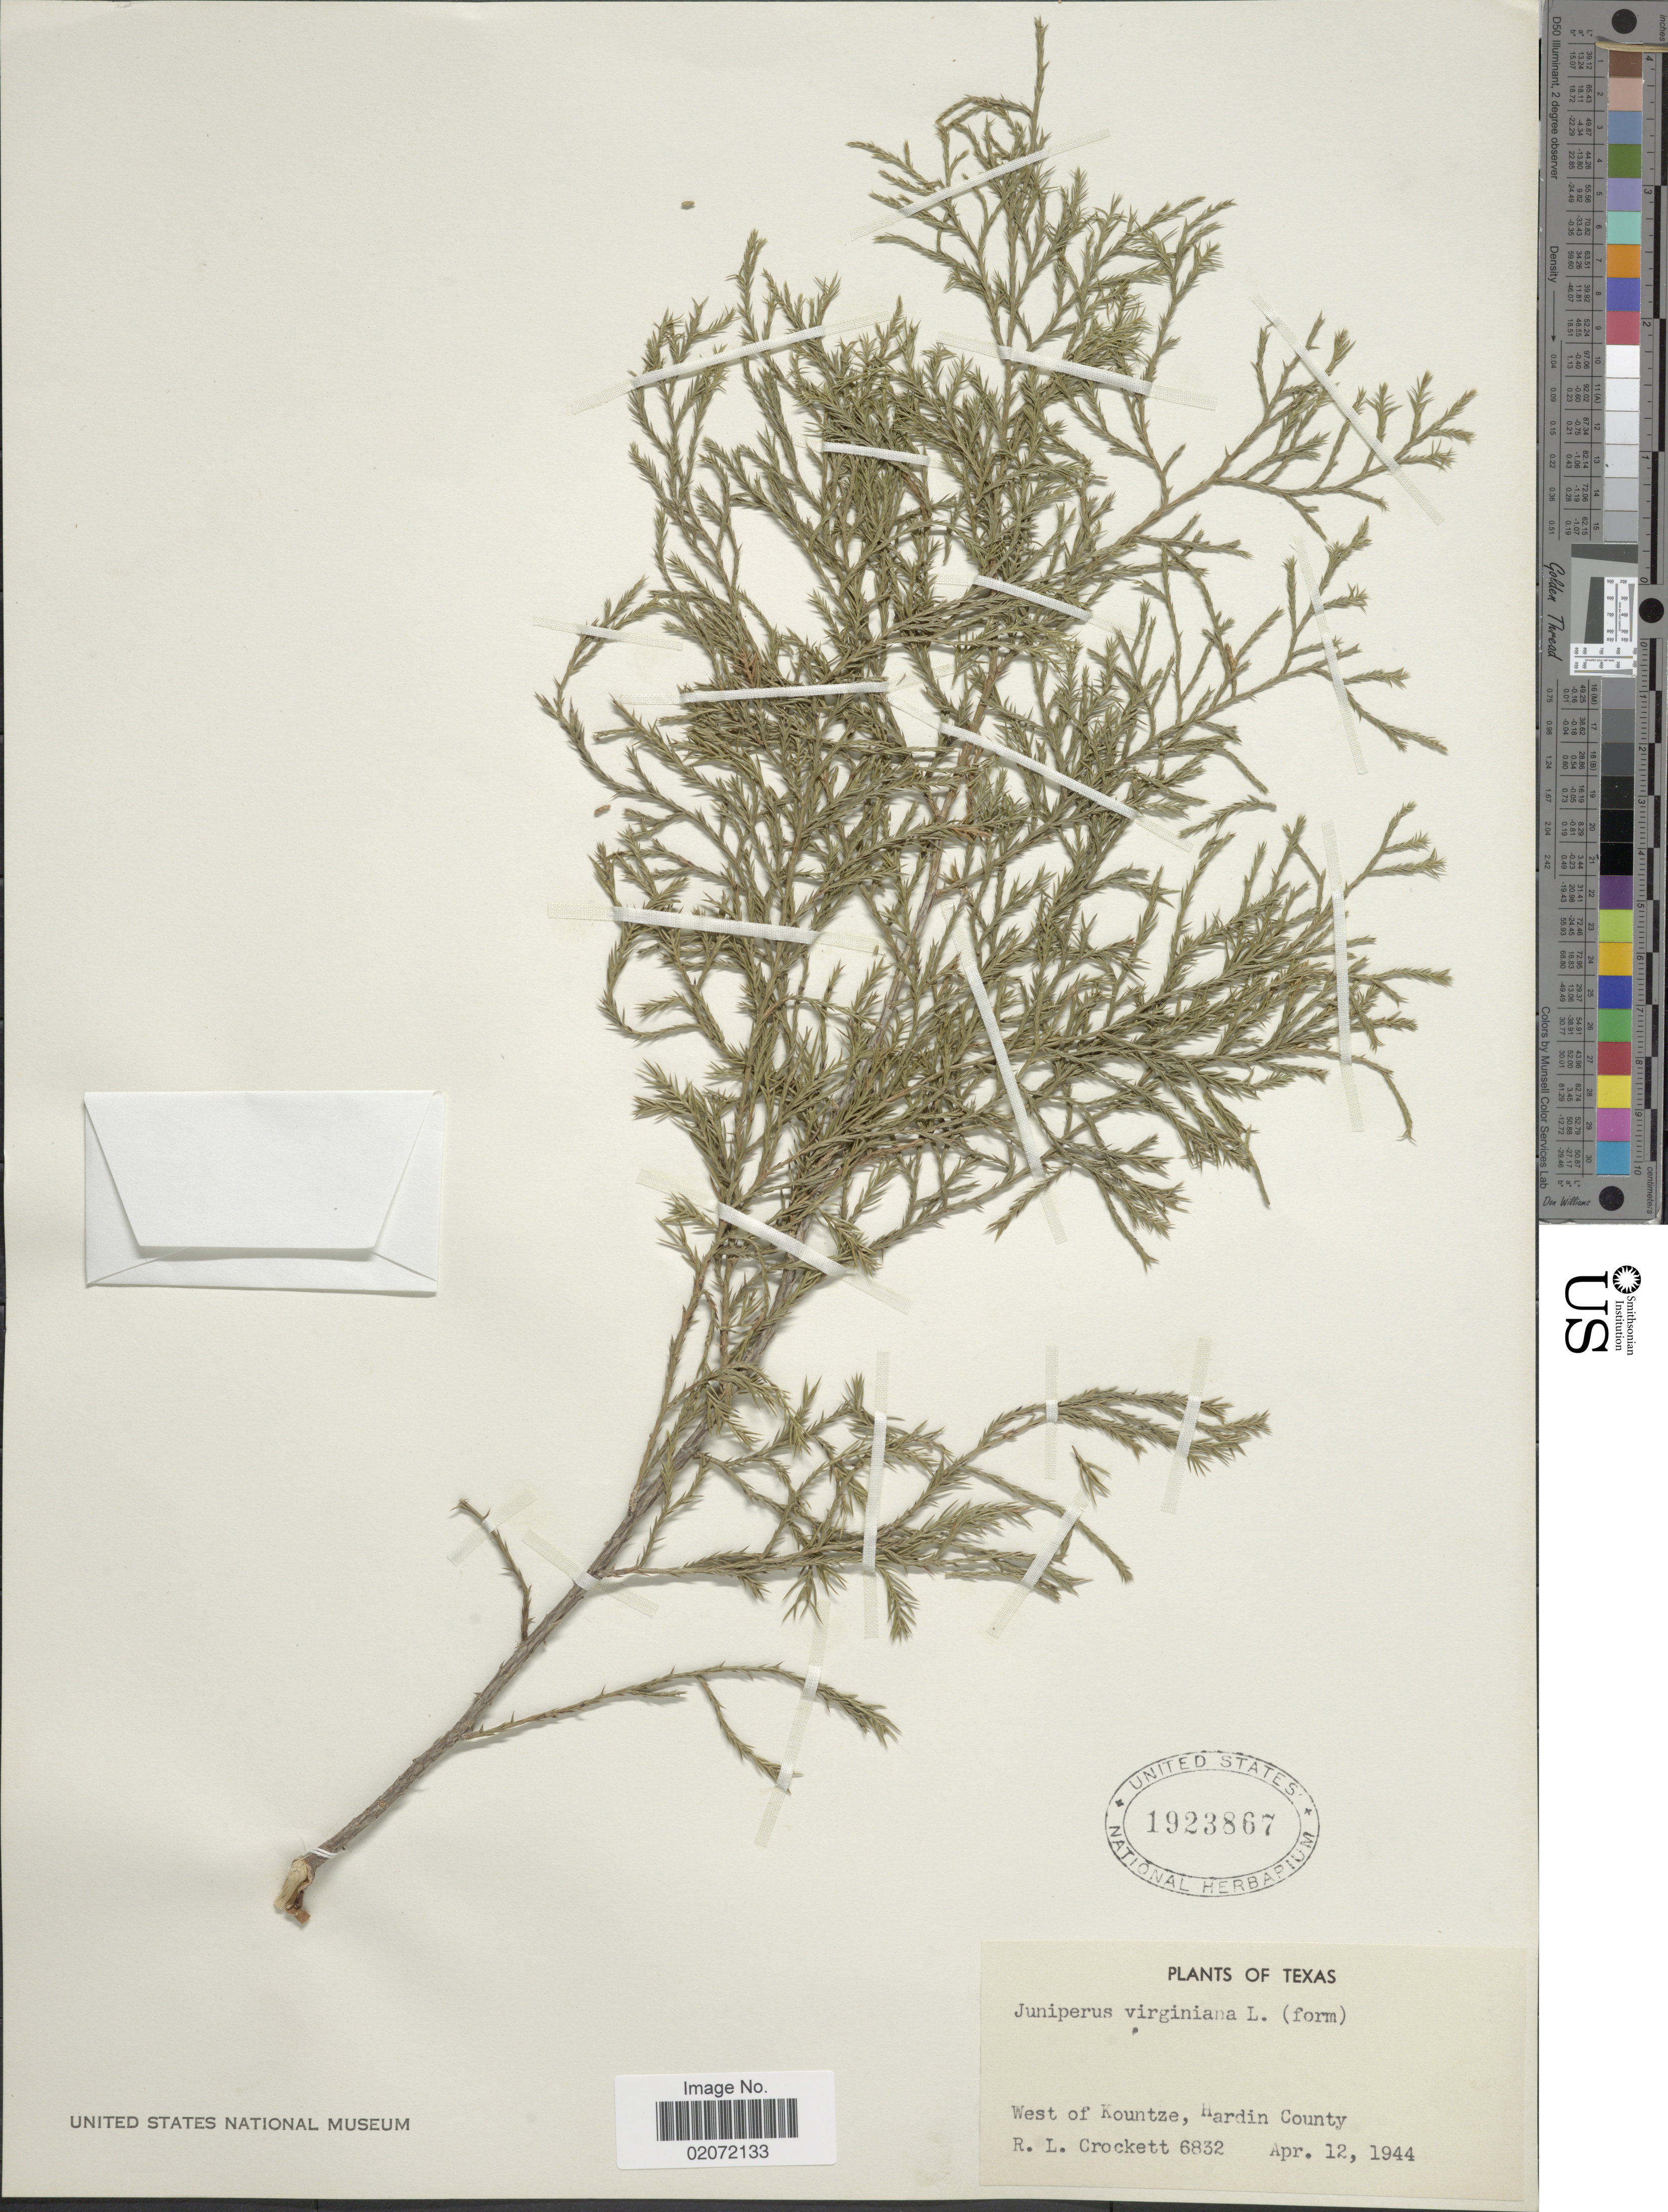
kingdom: Plantae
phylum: Tracheophyta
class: Pinopsida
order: Pinales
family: Cupressaceae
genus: Juniperus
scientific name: Juniperus virginiana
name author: L.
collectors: R. Crockett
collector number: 6832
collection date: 1944-04-12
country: United States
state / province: Texas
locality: Texas. West of Kountze, Rardin County.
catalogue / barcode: US 1923867